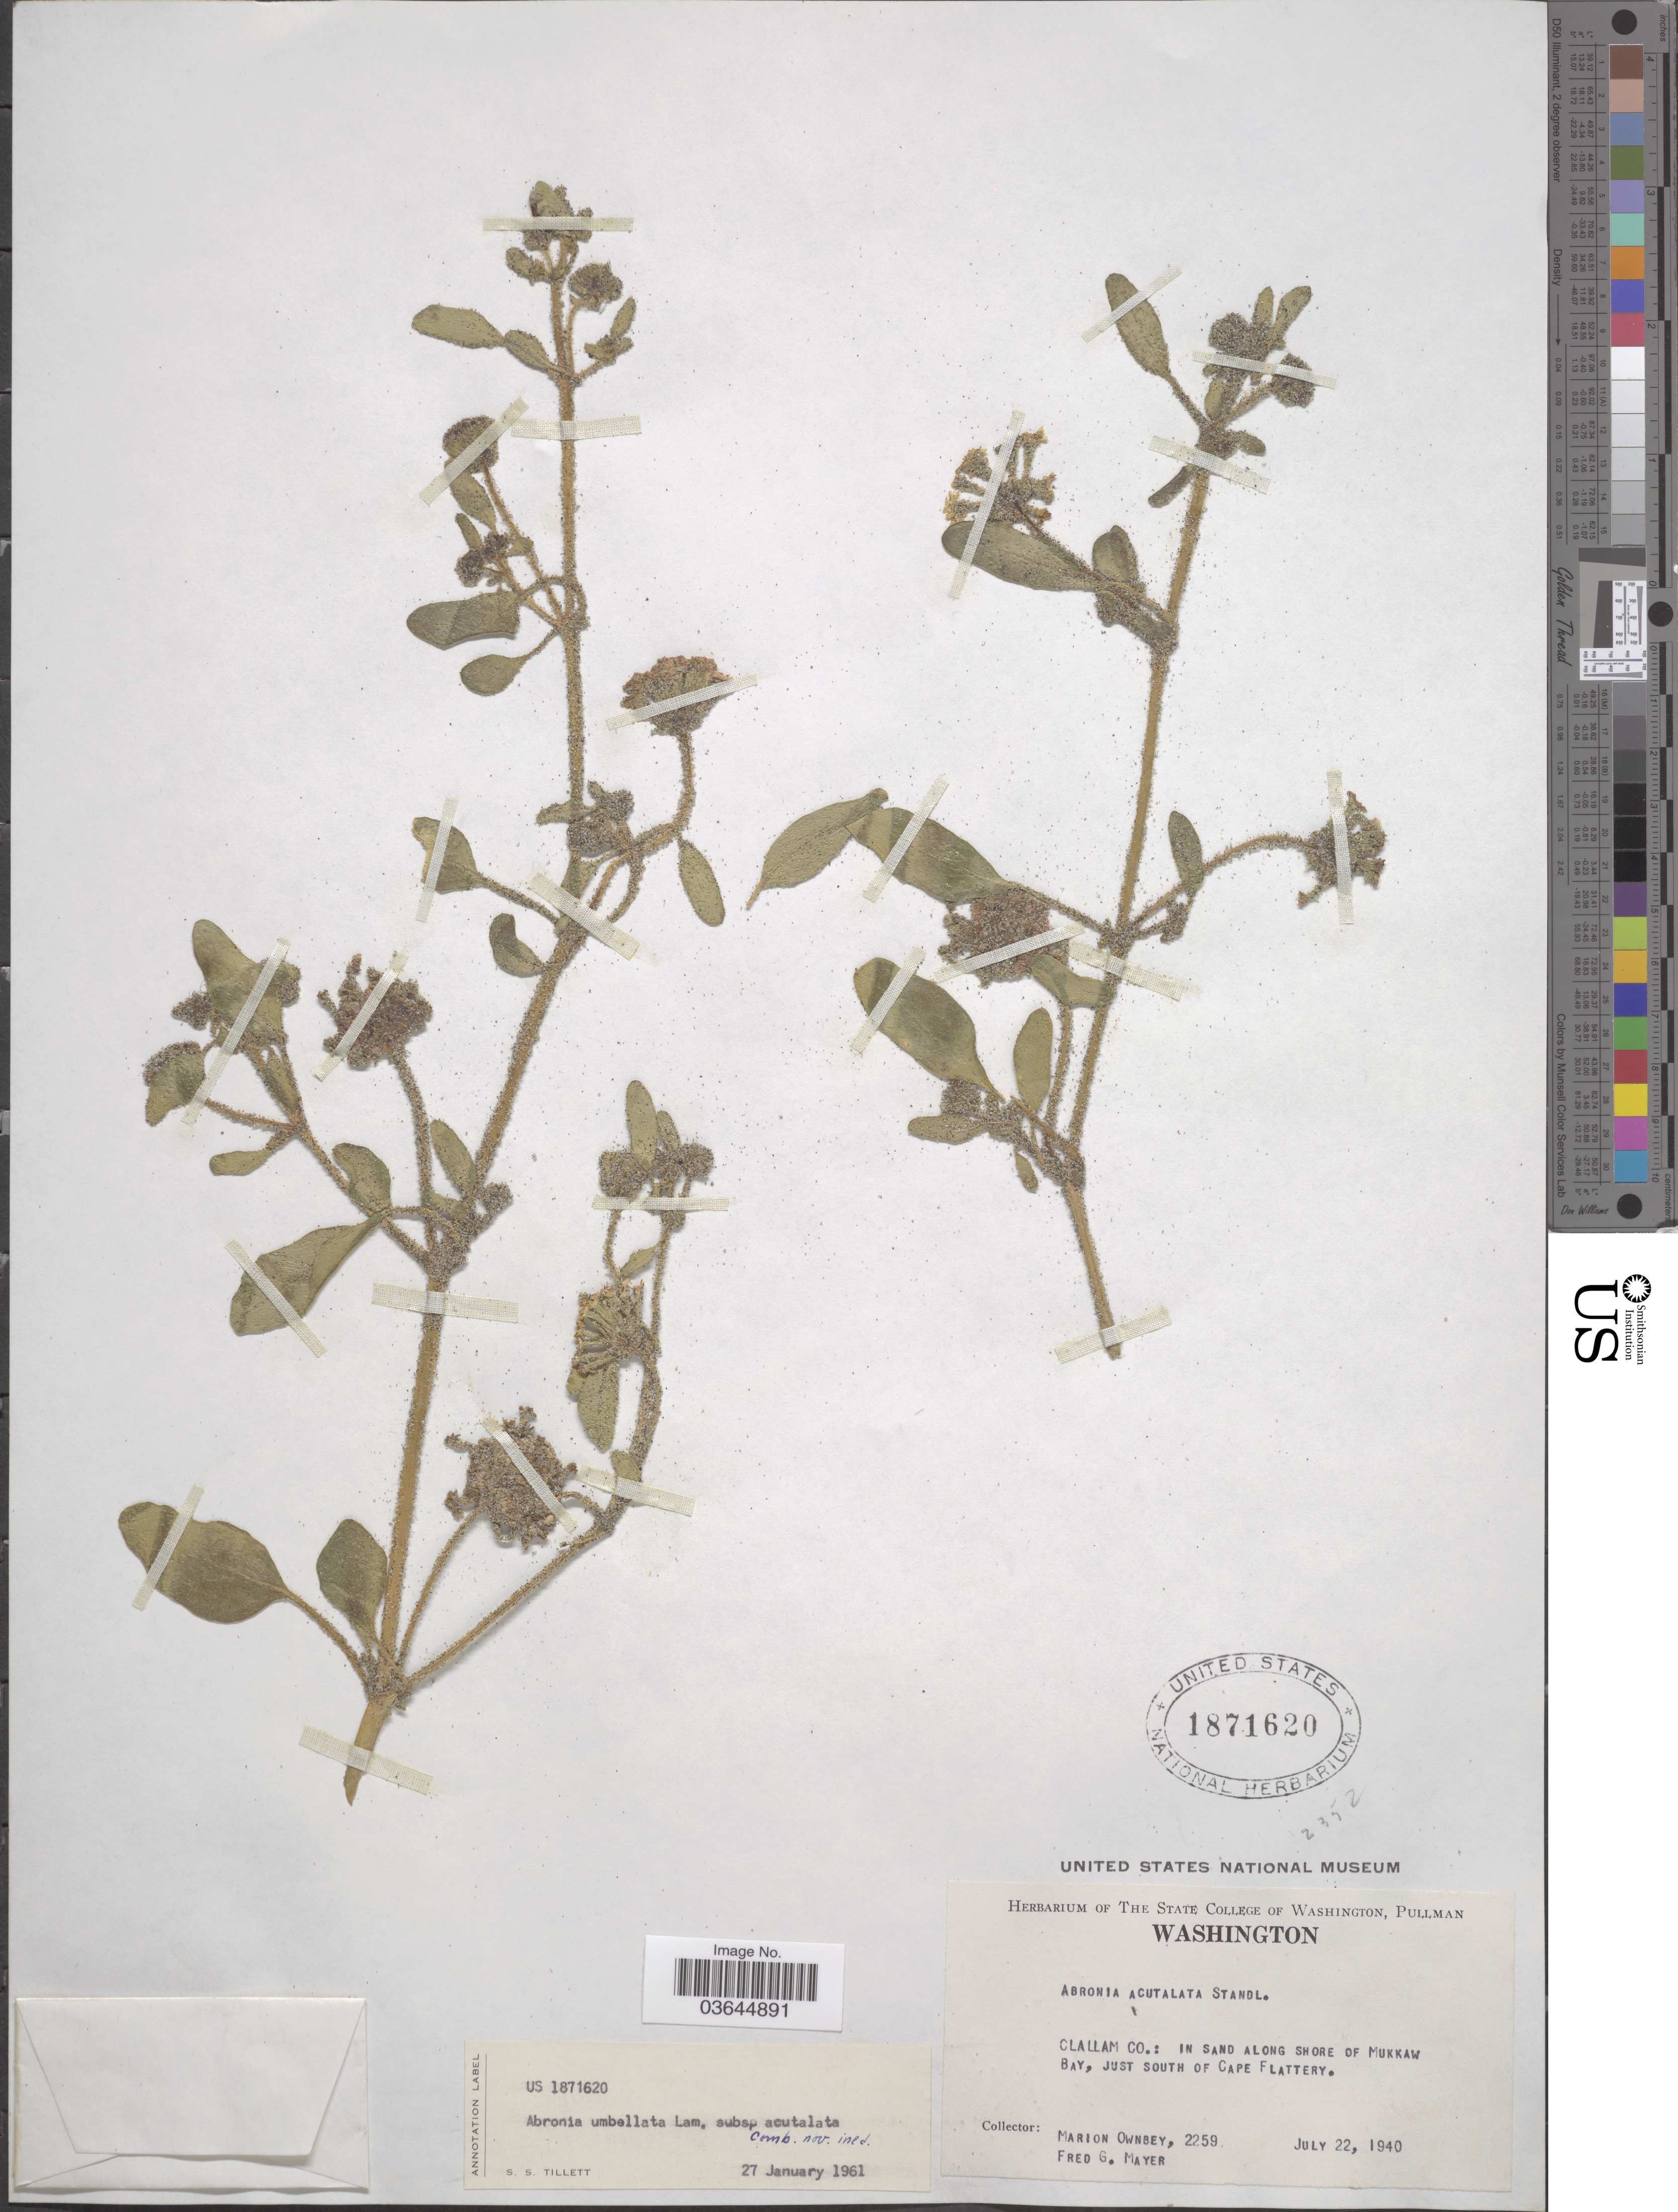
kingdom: Plantae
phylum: Tracheophyta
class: Magnoliopsida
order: Caryophyllales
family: Nyctaginaceae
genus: Abronia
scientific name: Abronia umbellata subsp. acutalata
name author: (Standl.) C.L. Hitchc.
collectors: M. Ownbey & Mayer, F.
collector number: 2259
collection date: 1940-07-22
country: United States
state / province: Washington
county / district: Clallam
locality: Clallam Co.: In sand along shore of Mukkaw Bay, just south of Cape Flattery.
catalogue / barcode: US 1871620